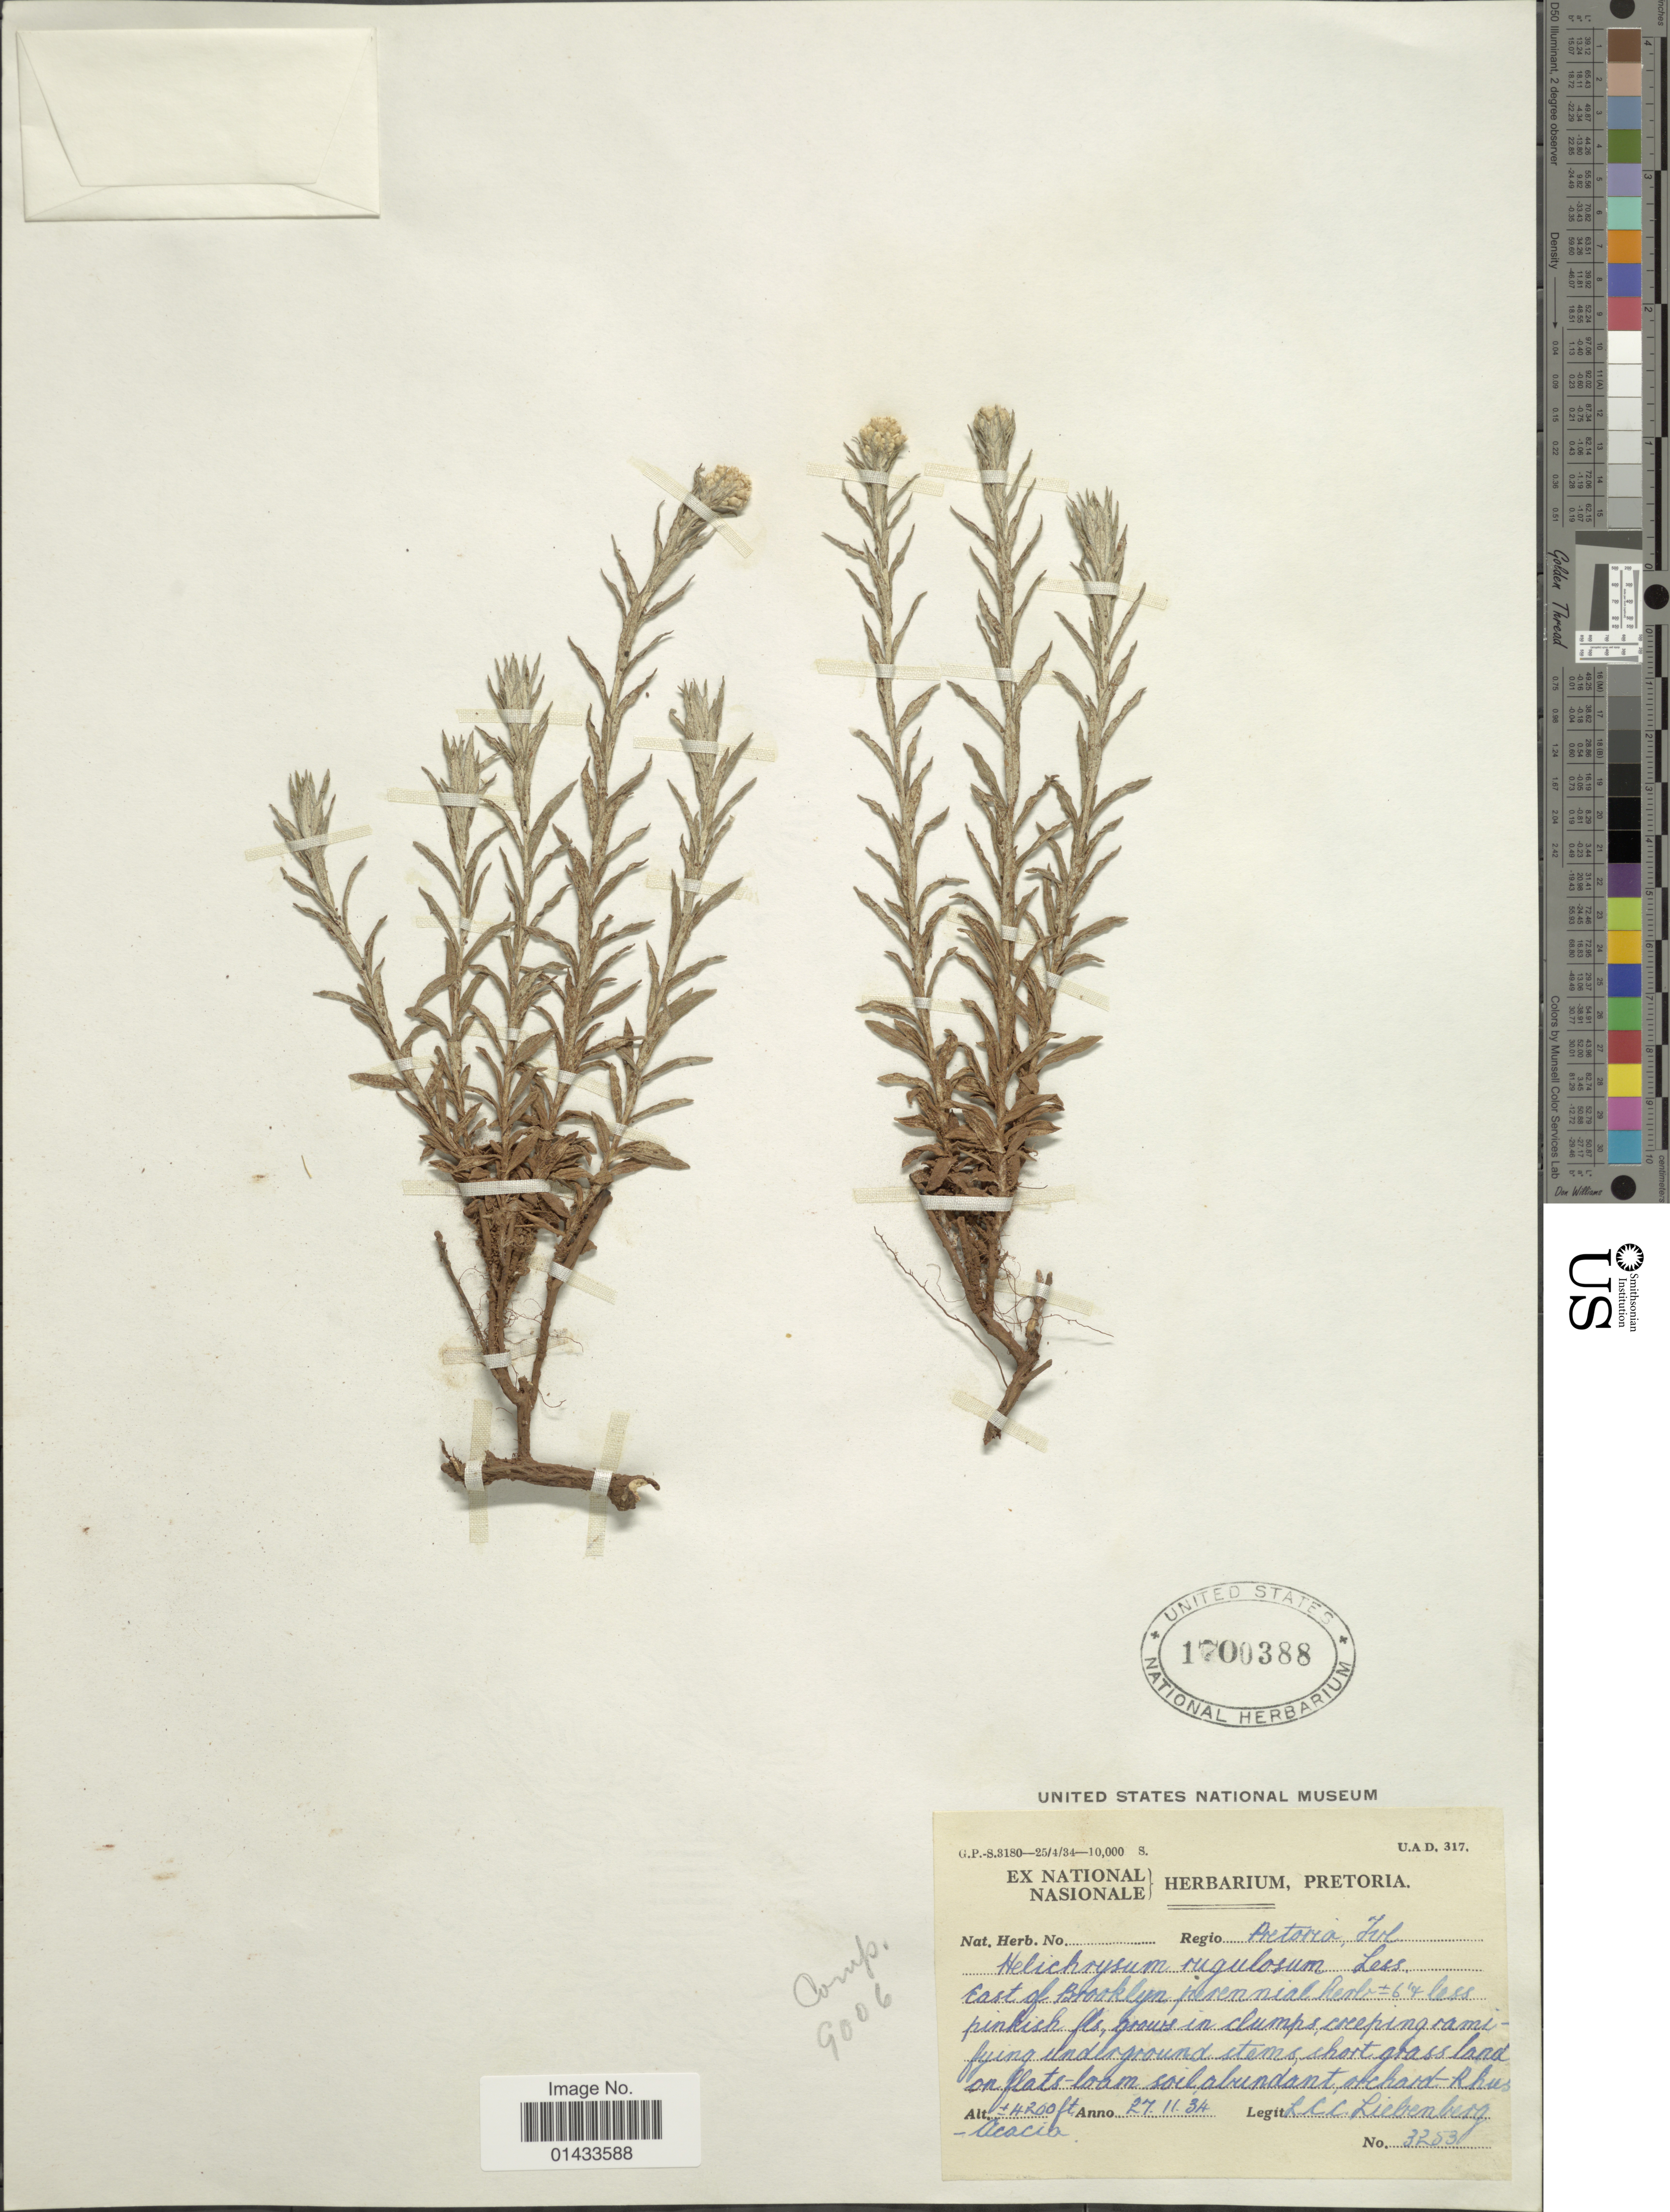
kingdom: Plantae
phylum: Tracheophyta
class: Magnoliopsida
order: Asterales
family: Asteraceae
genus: Helichrysum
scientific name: Helichrysum rugulosum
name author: Less.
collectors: L. Liebenberg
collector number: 3253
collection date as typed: Transcribed d/m/y: 27/11/34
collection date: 1934-11-27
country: South Africa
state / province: Western Cape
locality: Regio Pretoria Tvl. East of Brooklyn.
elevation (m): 1280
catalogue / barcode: US 1700388